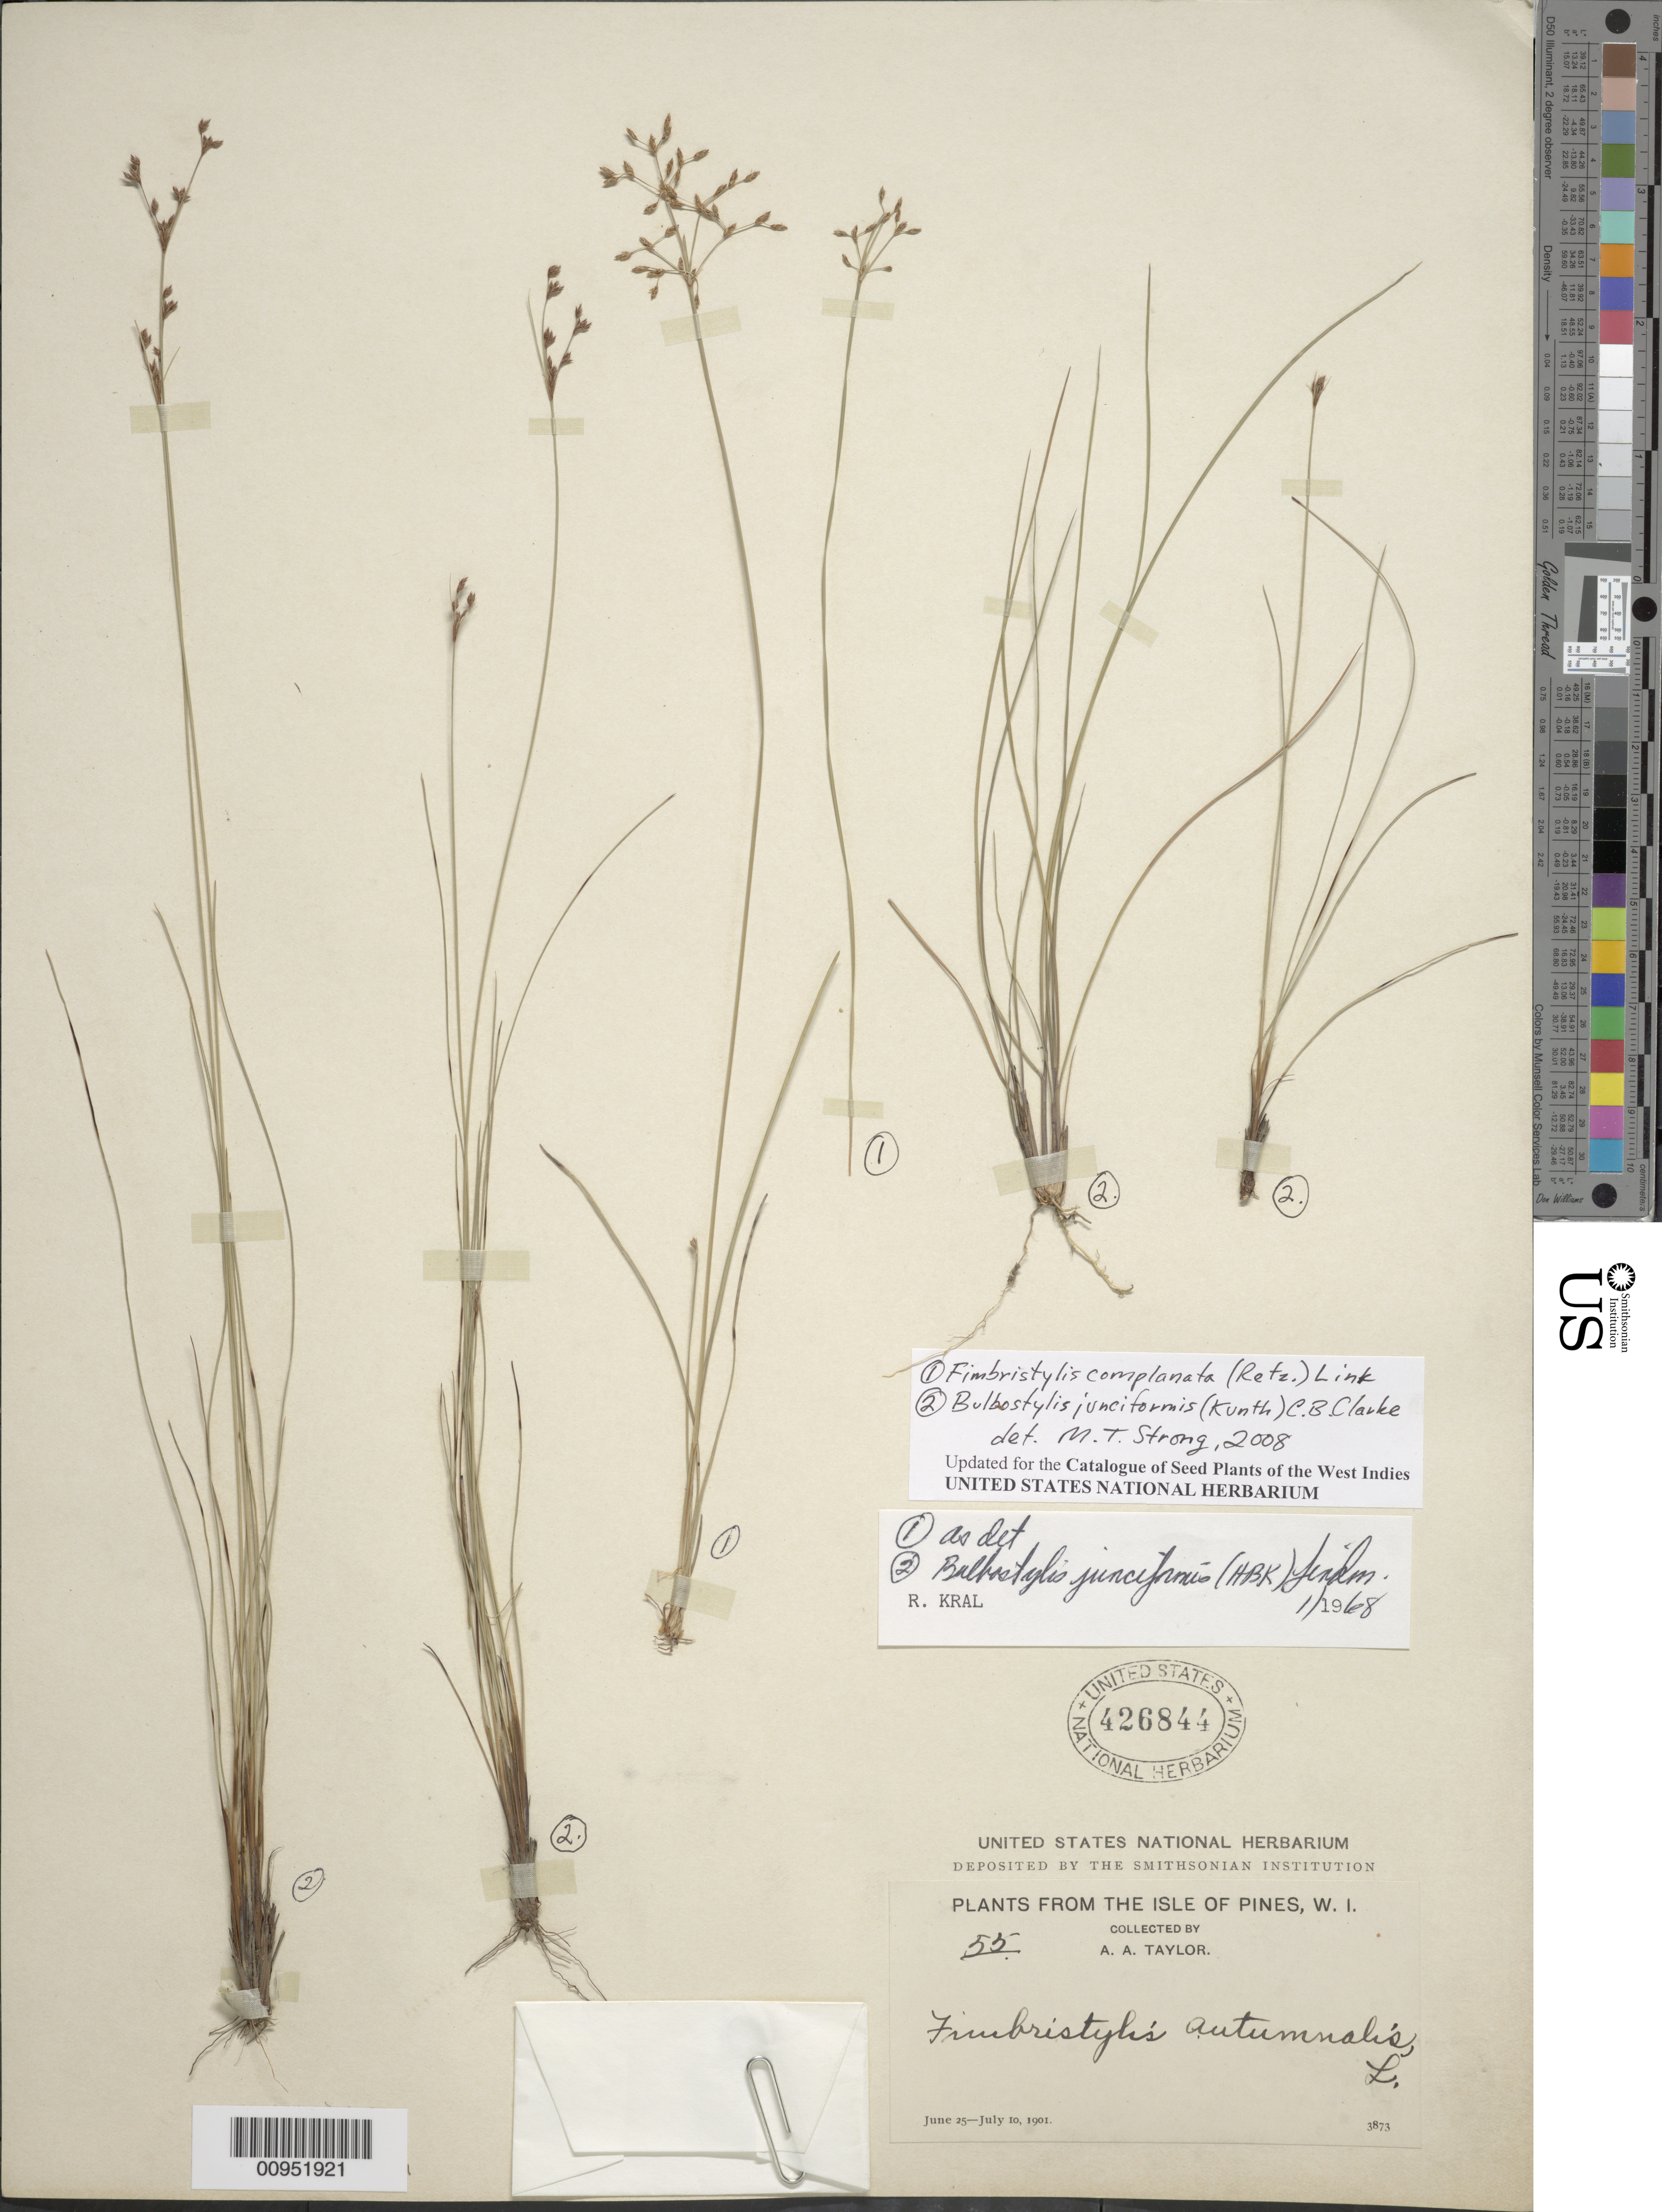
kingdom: Plantae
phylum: Tracheophyta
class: Liliopsida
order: Poales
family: Cyperaceae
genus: Bulbostylis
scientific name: Bulbostylis junciformis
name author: (Kunth) C.B. Clarke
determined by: Strong, M. T., (US), Smithsonian Institution - National Museum of Natural History (UNITED STATES)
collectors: A. A. Taylor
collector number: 55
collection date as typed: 25 Jun 1901 to 10 Jul 1901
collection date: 1901-06-25/1901-07-10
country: Cuba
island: Isla de la Juventud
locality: Isle of Pines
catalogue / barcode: US 426844